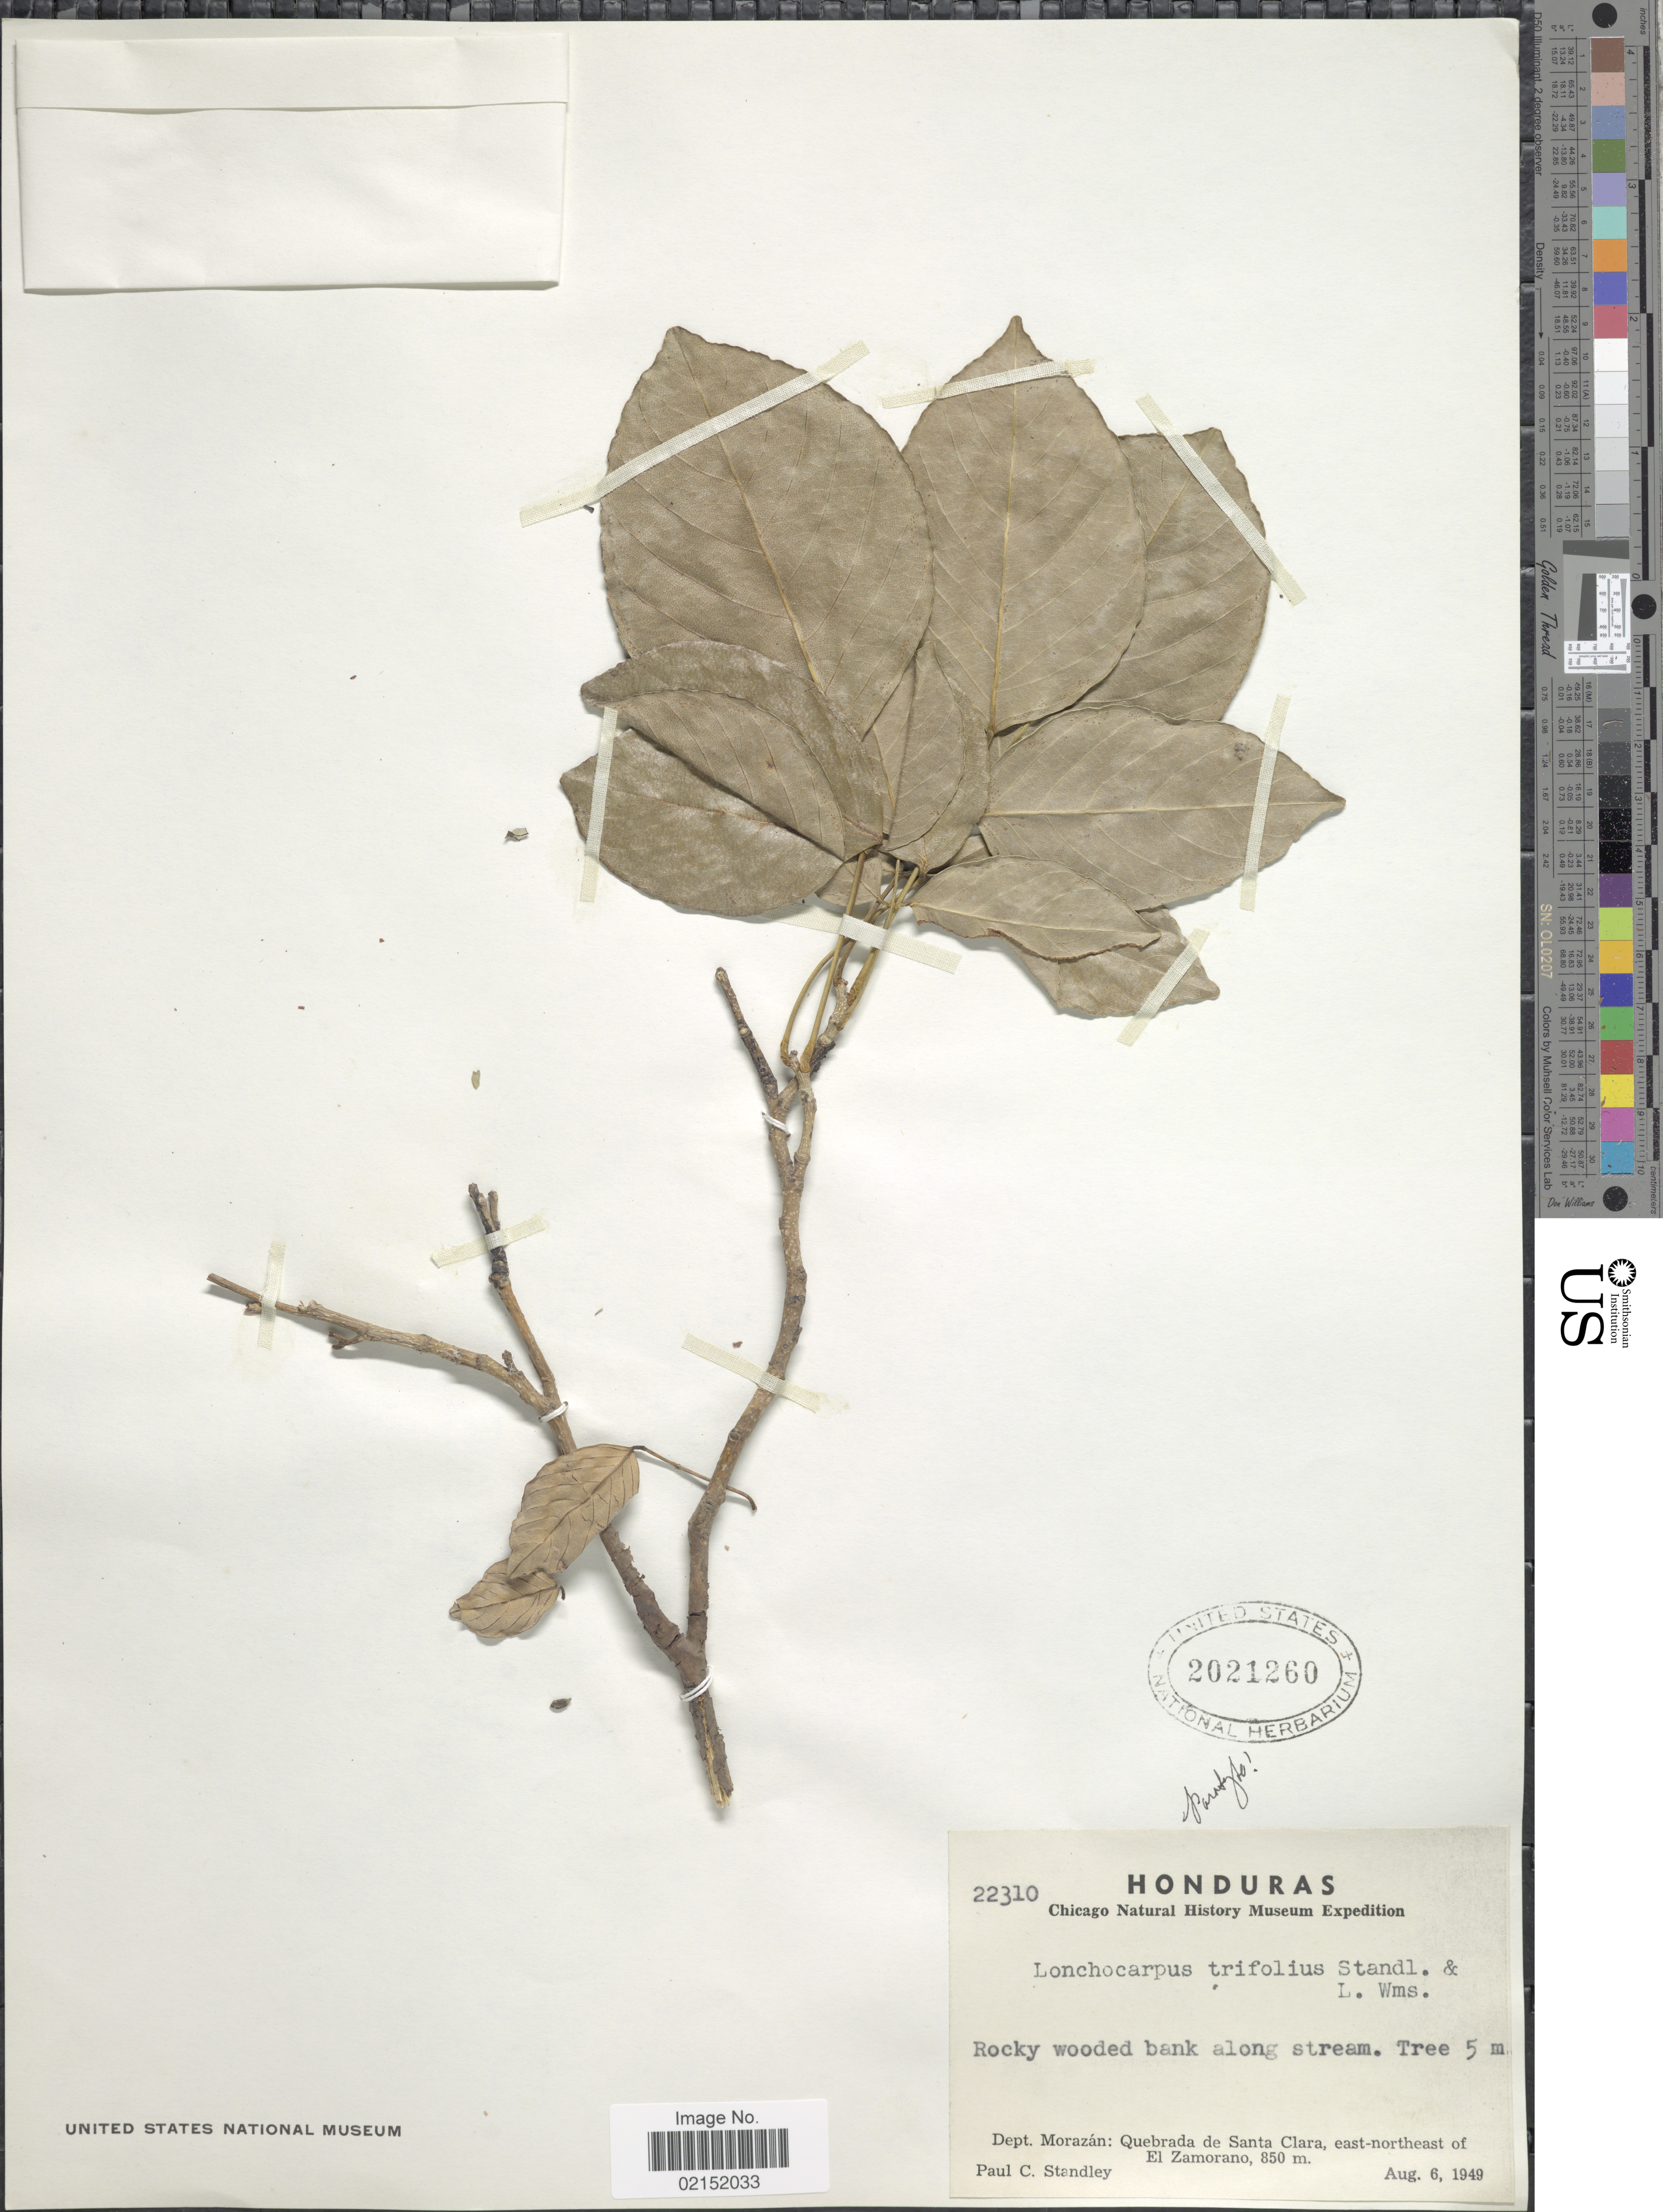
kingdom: Plantae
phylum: Tracheophyta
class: Magnoliopsida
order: Fabales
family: Fabaceae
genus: Lonchocarpus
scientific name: Lonchocarpus trifolius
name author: Standl. & L.O. Williams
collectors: P. C. Standley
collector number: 22310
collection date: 1949-08-06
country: Honduras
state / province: Fco. Morazán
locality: Quebrada de Santa Clara, east-northeast of El Zamorano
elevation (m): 850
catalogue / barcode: US 2021260